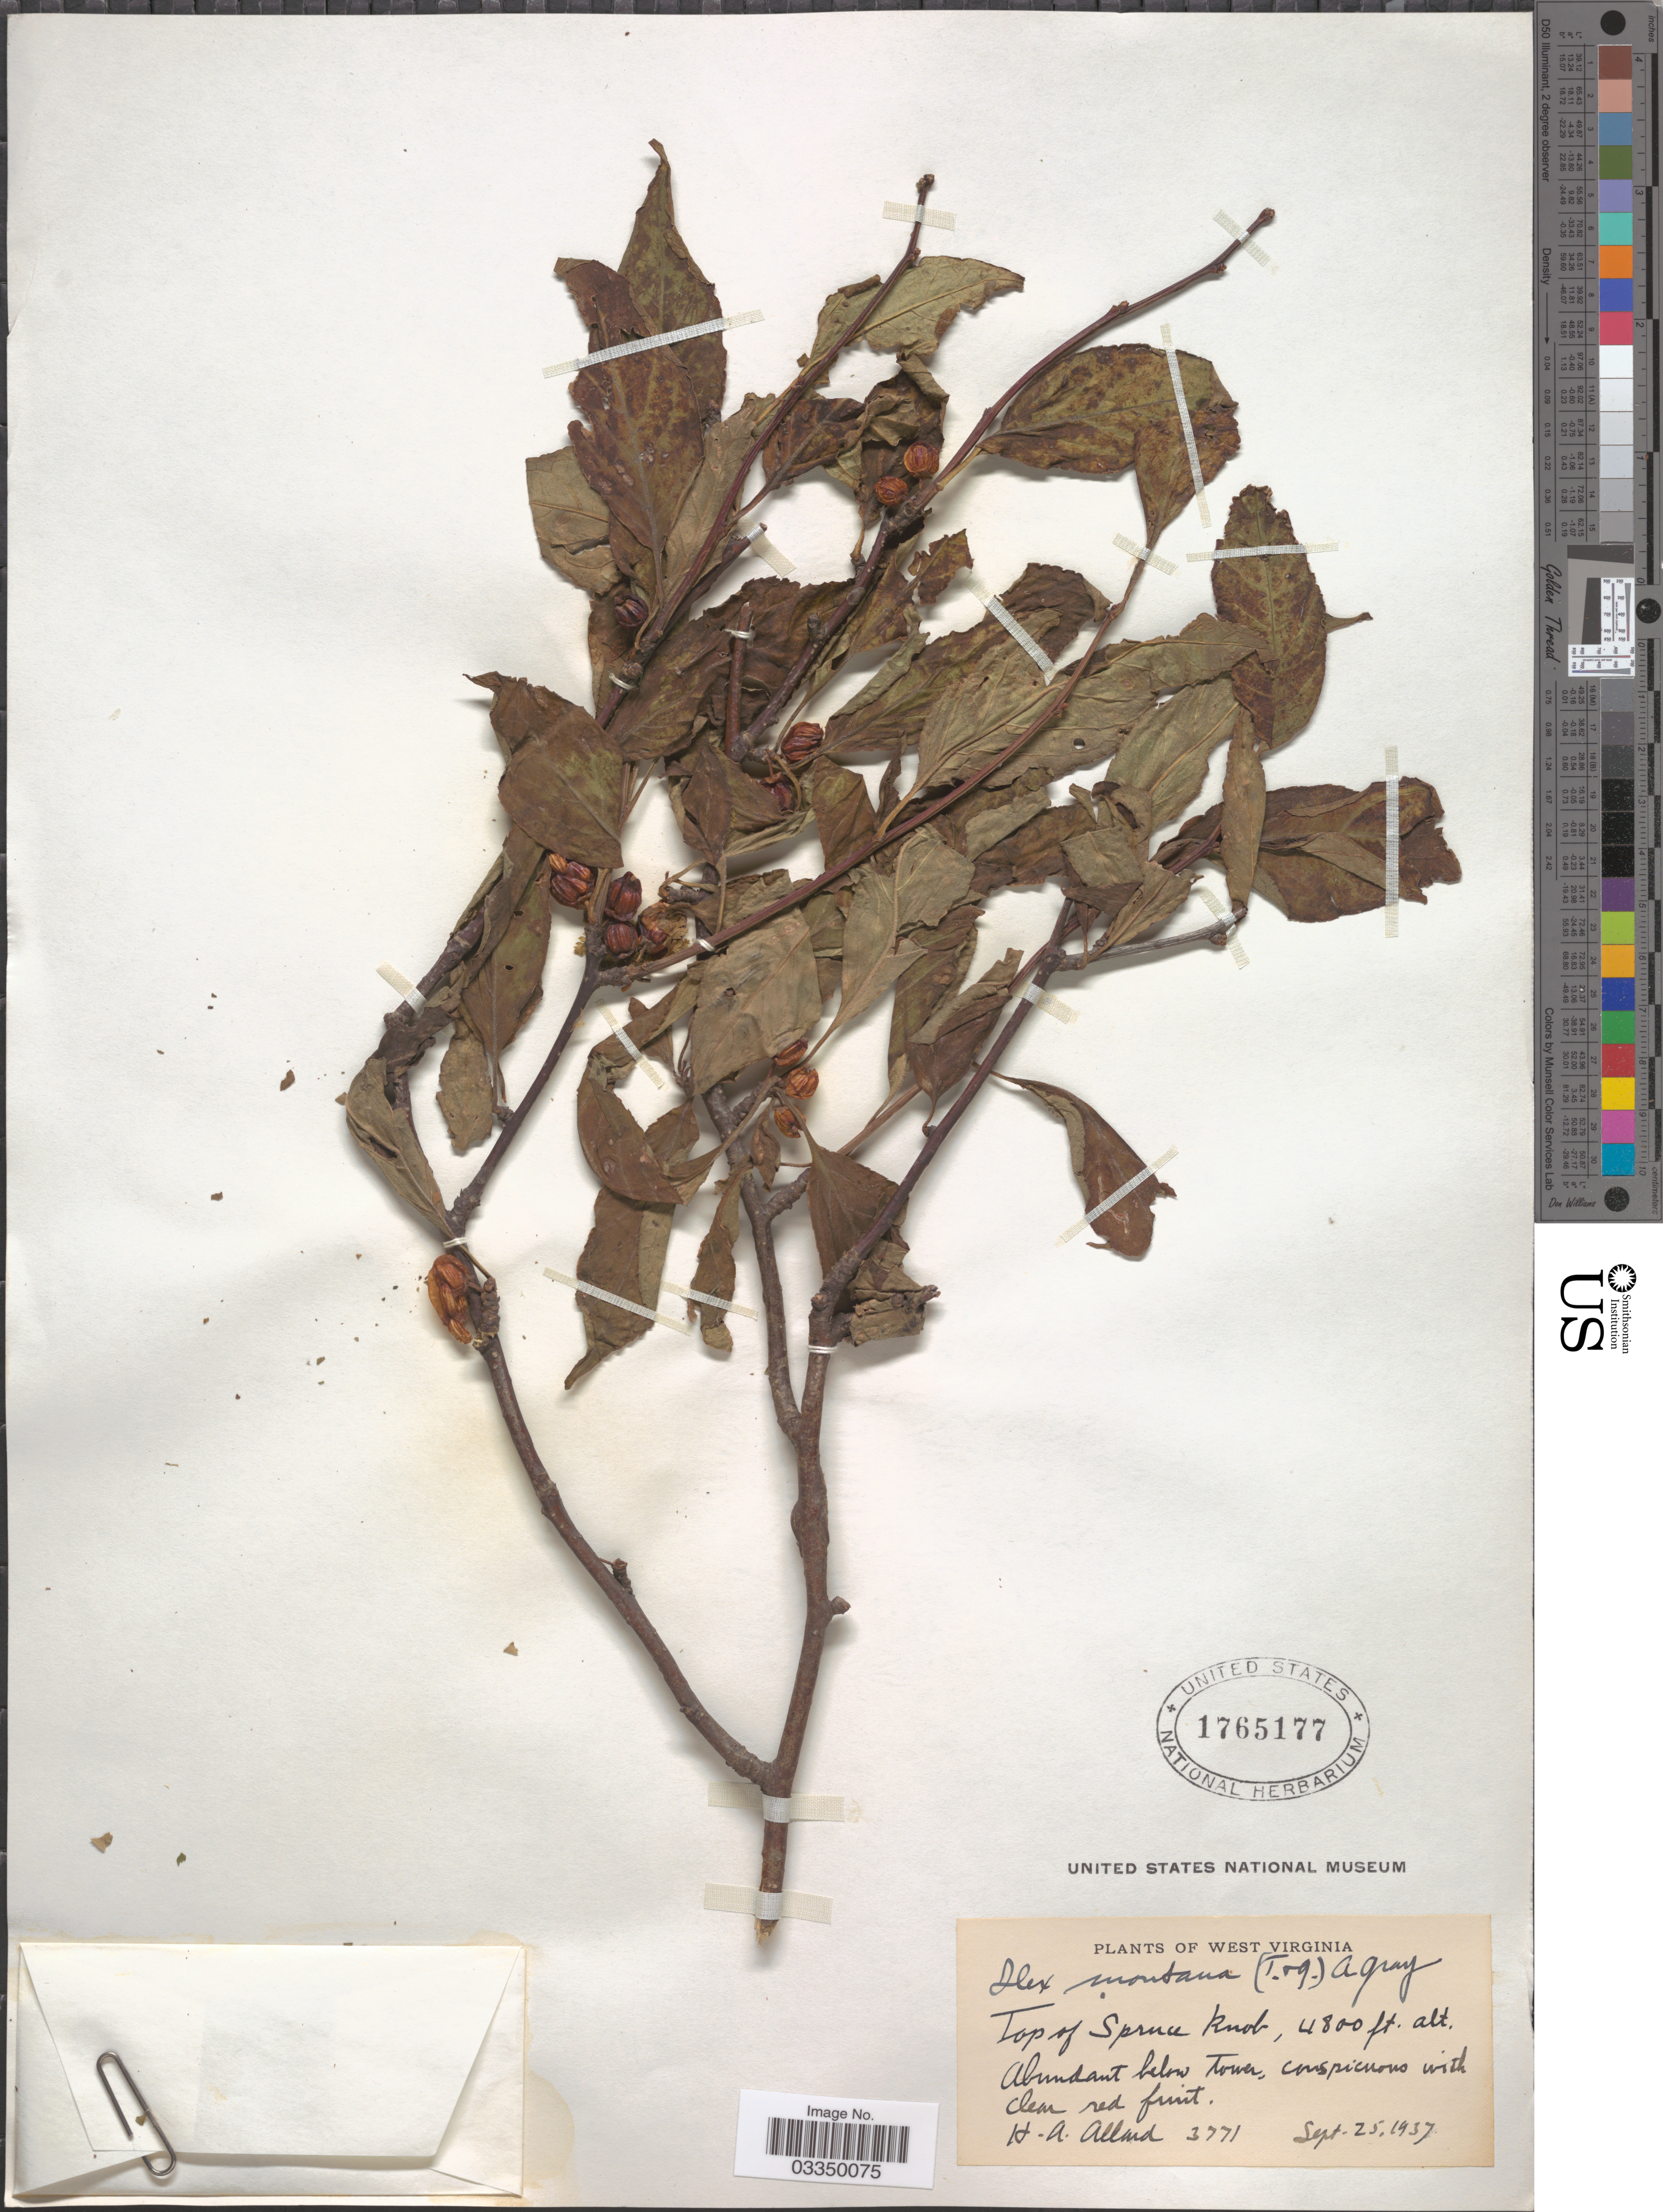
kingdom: Plantae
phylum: Tracheophyta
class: Magnoliopsida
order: Aquifoliales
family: Aquifoliaceae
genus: Ilex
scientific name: Ilex montana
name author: Torr. & A. Gray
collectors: H. A. Allard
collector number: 3771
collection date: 1937-09-25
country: United States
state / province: West Virginia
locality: Top of Spruce Knob. Abundant below Tower.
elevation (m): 1463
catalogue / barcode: US 1765177